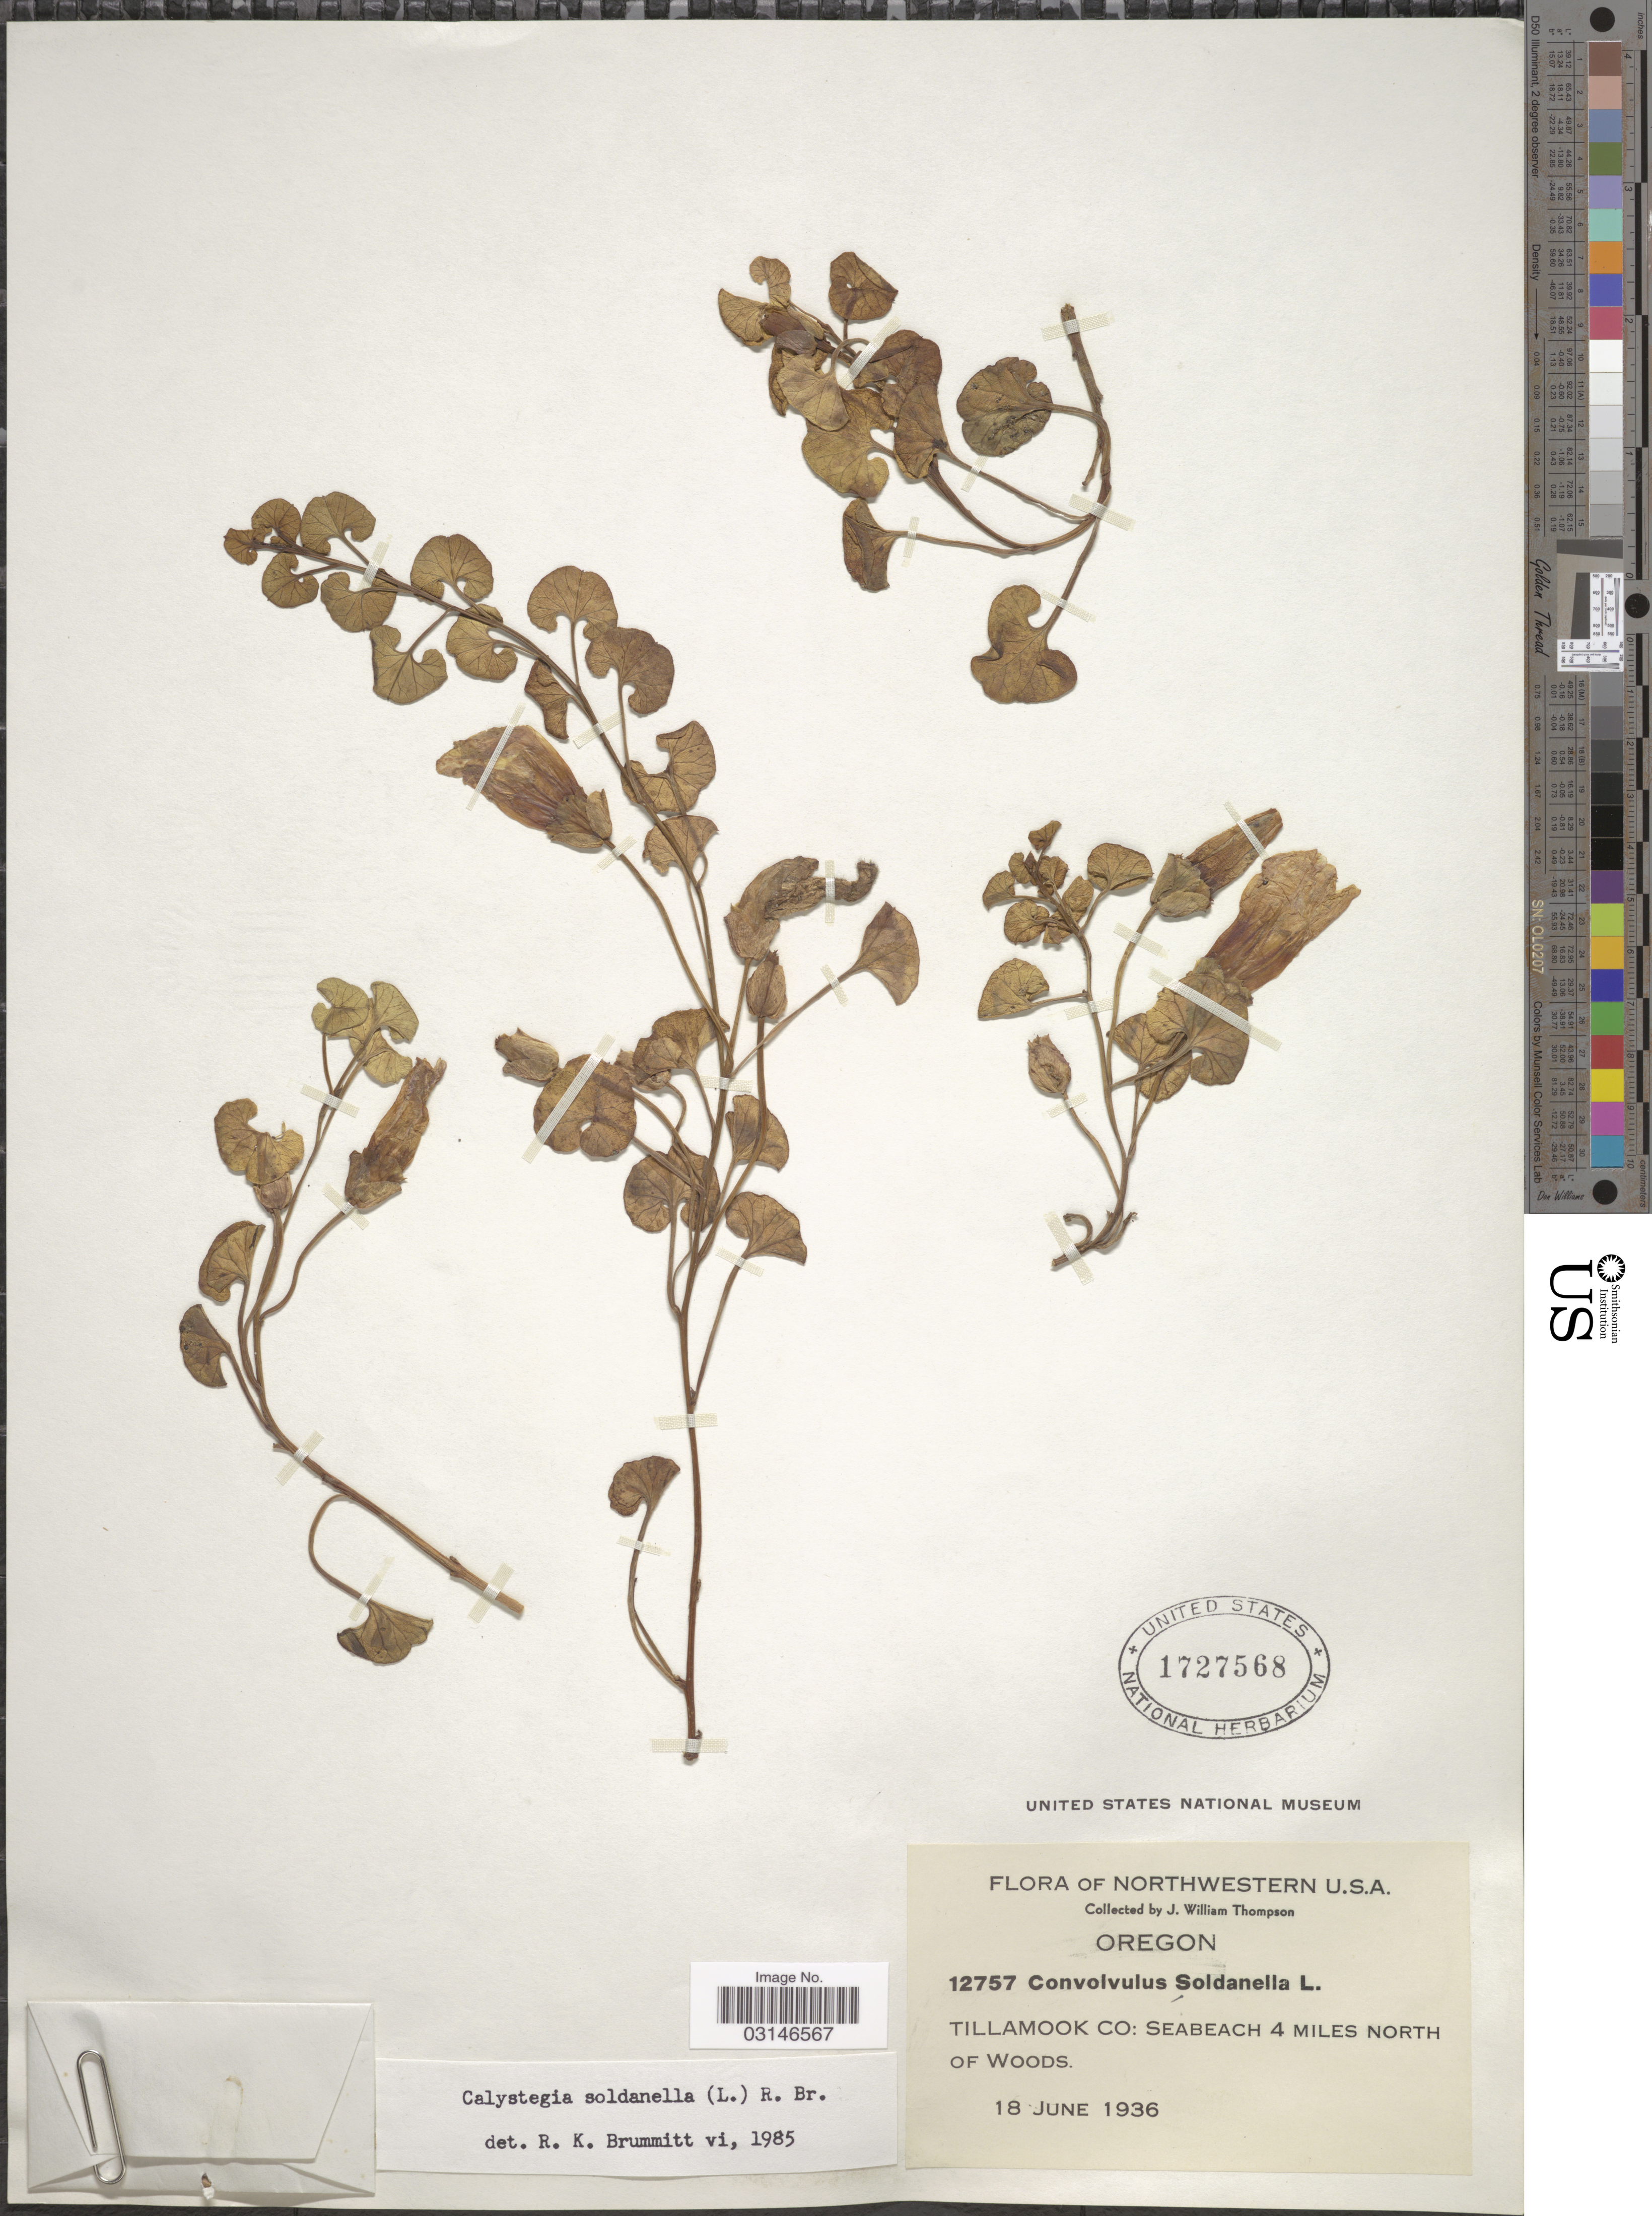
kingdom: Plantae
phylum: Tracheophyta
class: Magnoliopsida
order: Solanales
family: Convolvulaceae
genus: Calystegia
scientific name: Calystegia soldanella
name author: (L.) R. Br.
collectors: J. W. Thompson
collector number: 12757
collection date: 1936-06-18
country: United States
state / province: Oregon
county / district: Tillamook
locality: Tillamook Co: Seabeach 4 miles north of woods.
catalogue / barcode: US 1727568